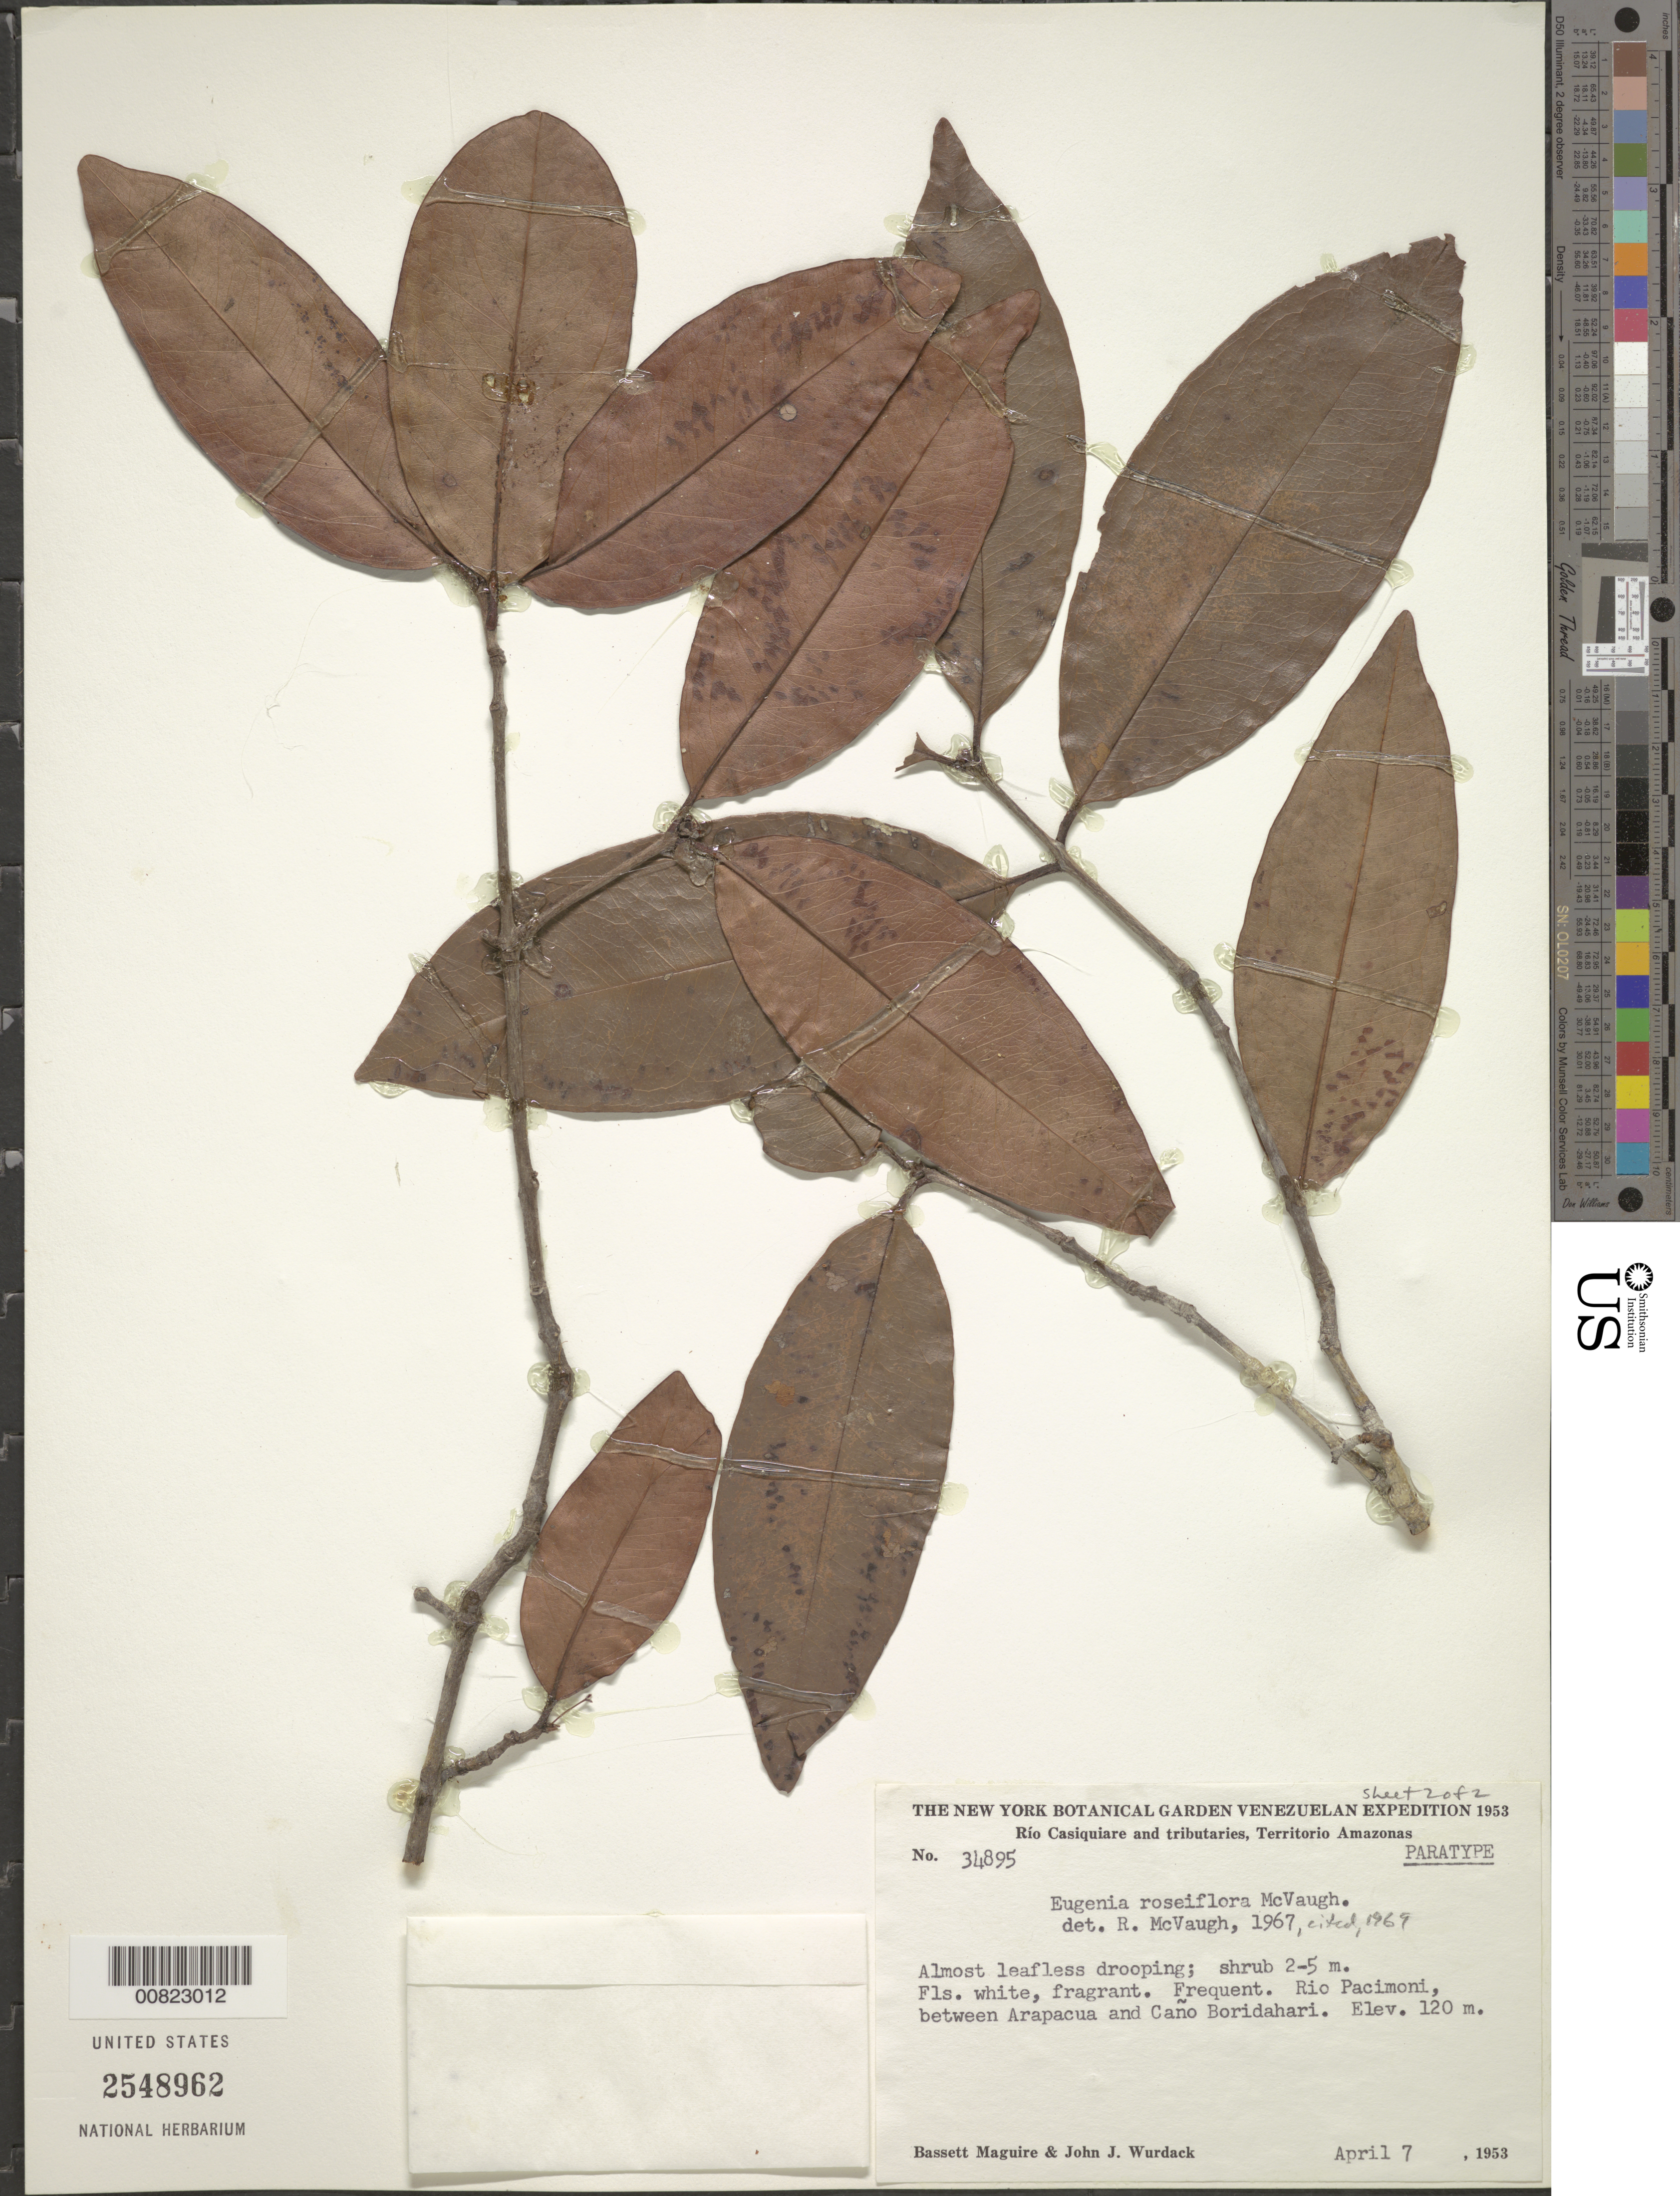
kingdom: Plantae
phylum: Tracheophyta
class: Magnoliopsida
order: Myrtales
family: Myrtaceae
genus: Eugenia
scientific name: Eugenia roseiflora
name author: McVaugh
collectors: B. Maguire & J. J. Wurdack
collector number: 34895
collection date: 1953-04-07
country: Venezuela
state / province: Amazonas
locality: Río Casiquiare and tributaries. Rio Pacimoni, between Arapacua and Caño Boridahari.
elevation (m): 120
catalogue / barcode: US 2548962